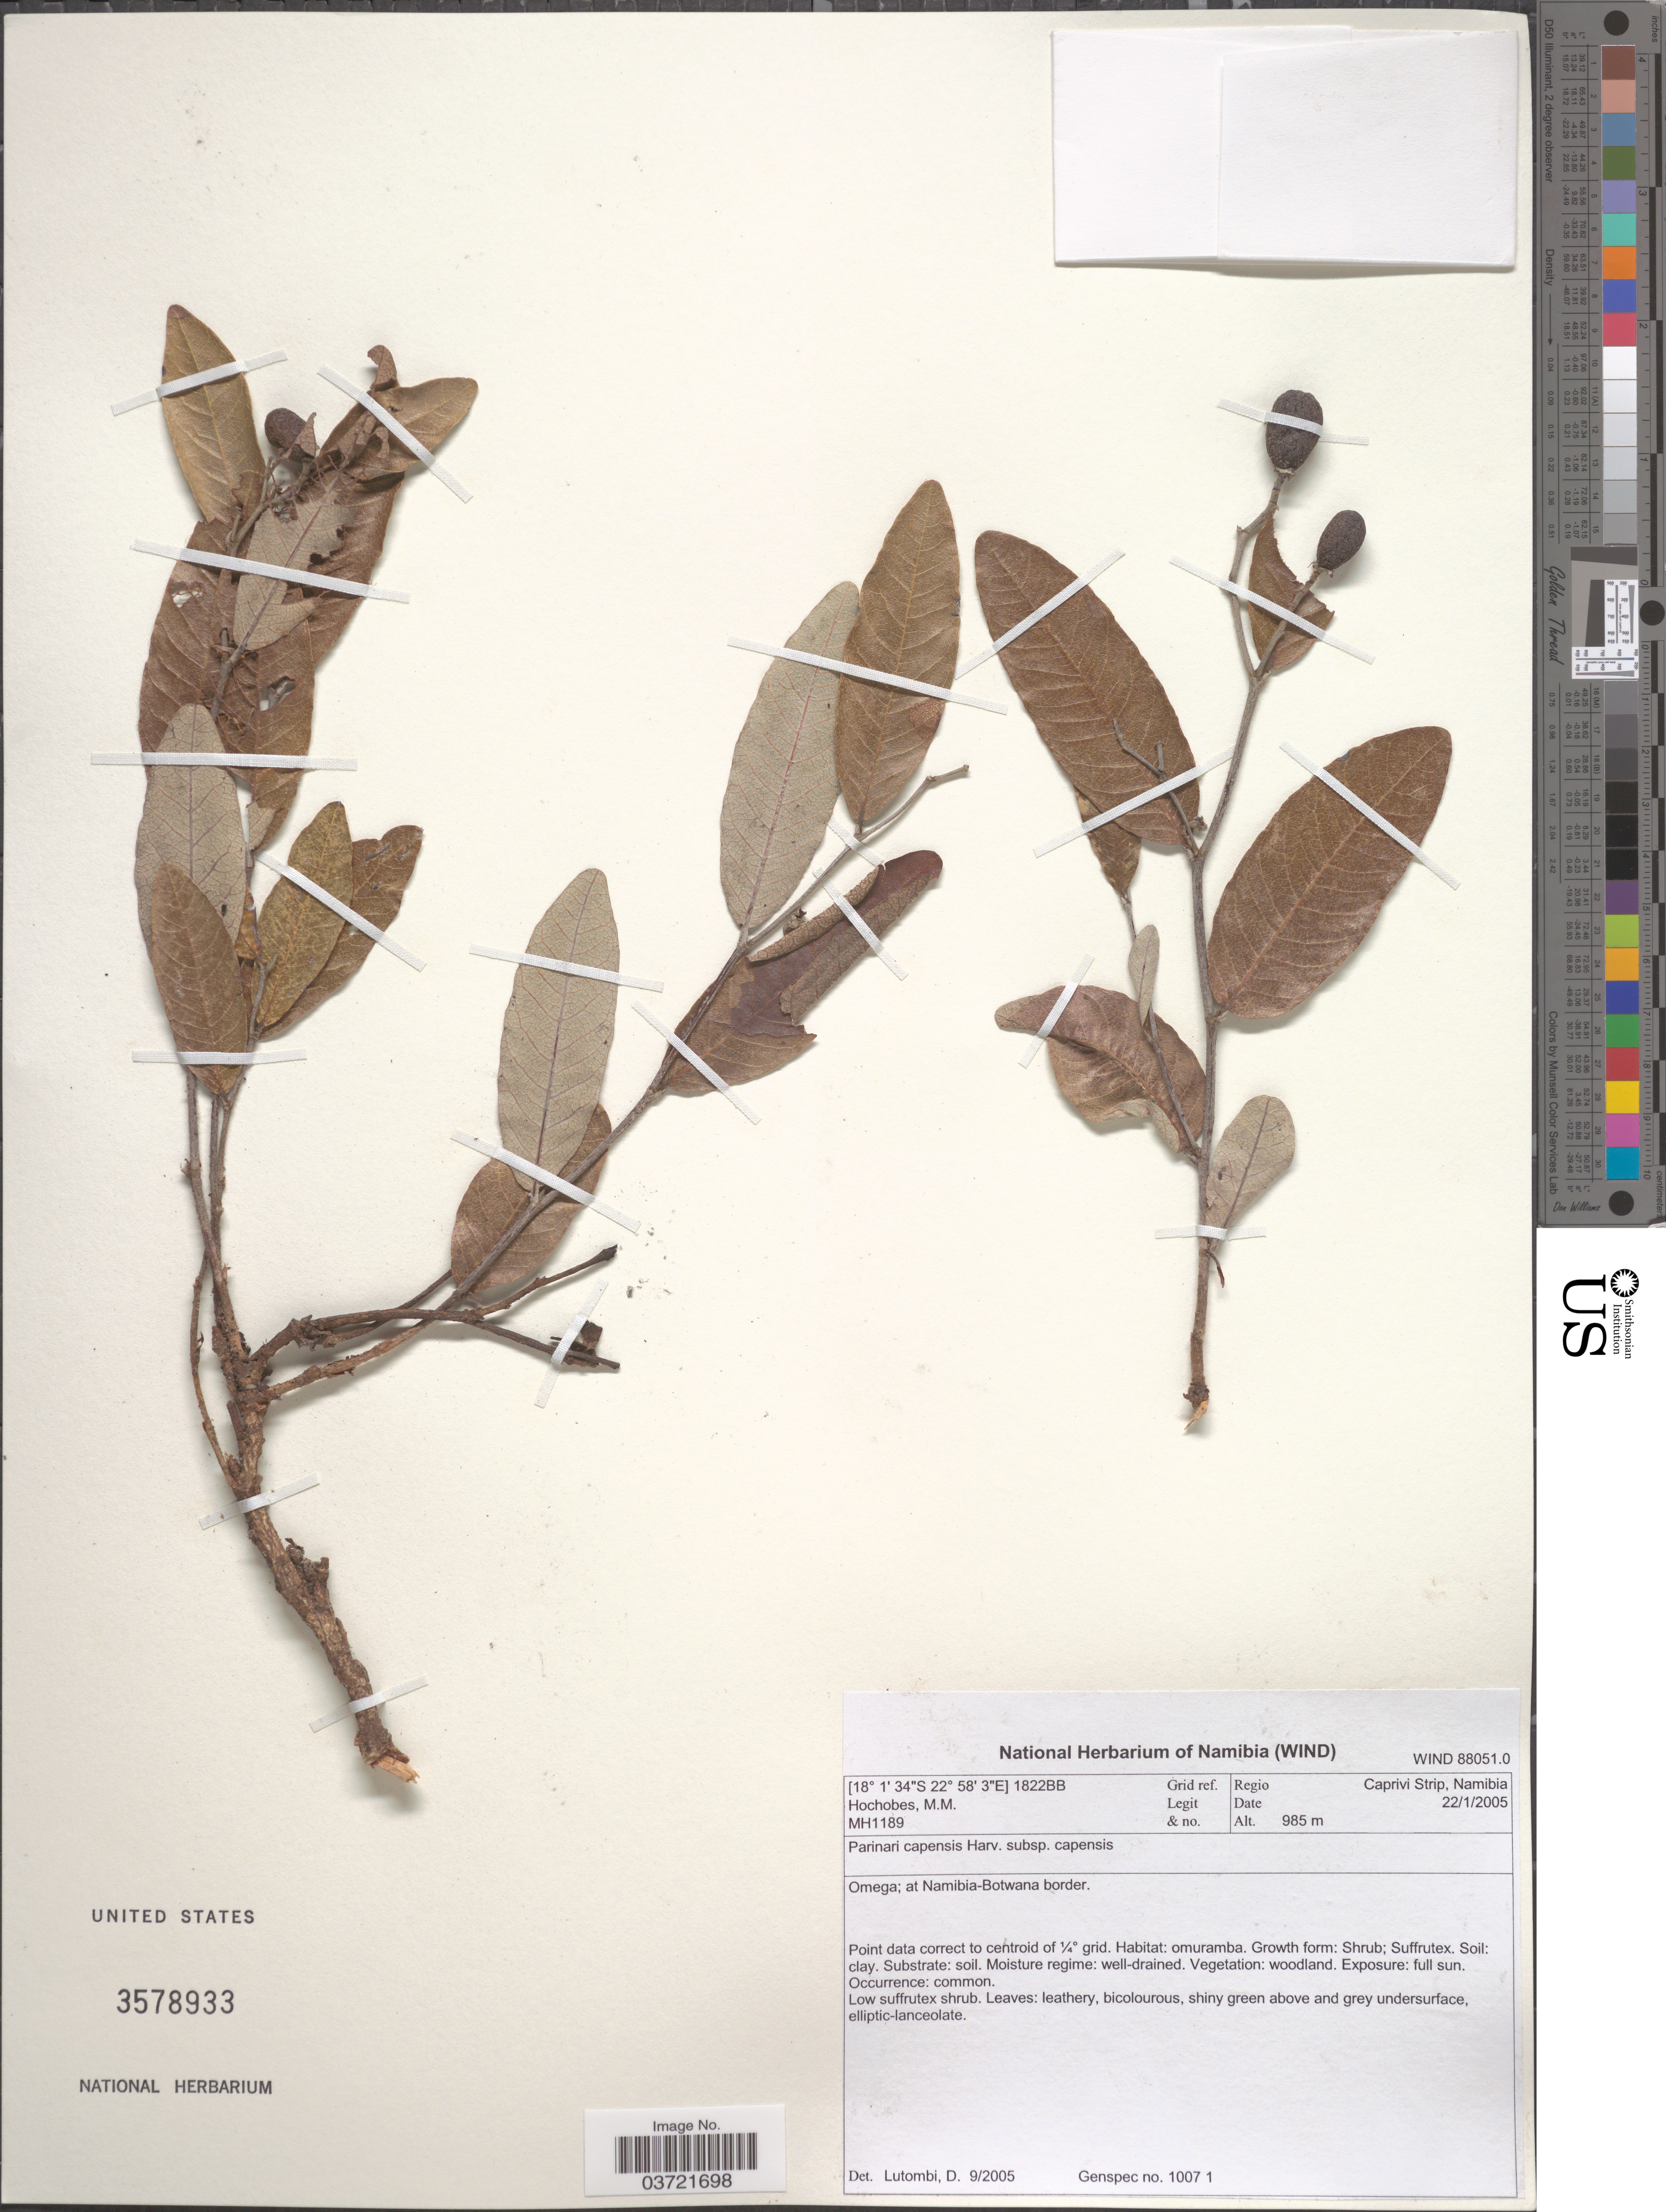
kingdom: Plantae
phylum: Tracheophyta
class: Magnoliopsida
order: Malpighiales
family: Chrysobalanaceae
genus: Parinari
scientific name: Parinari capensis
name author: Harv.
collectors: M. Hochobes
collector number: MH1189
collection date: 2005-01-22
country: Namibia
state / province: Caprivi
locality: Grid ref 1822BB. Regio Caprivi Strip. Omega; at Namibia-Botwana border.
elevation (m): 985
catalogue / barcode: US 3578933